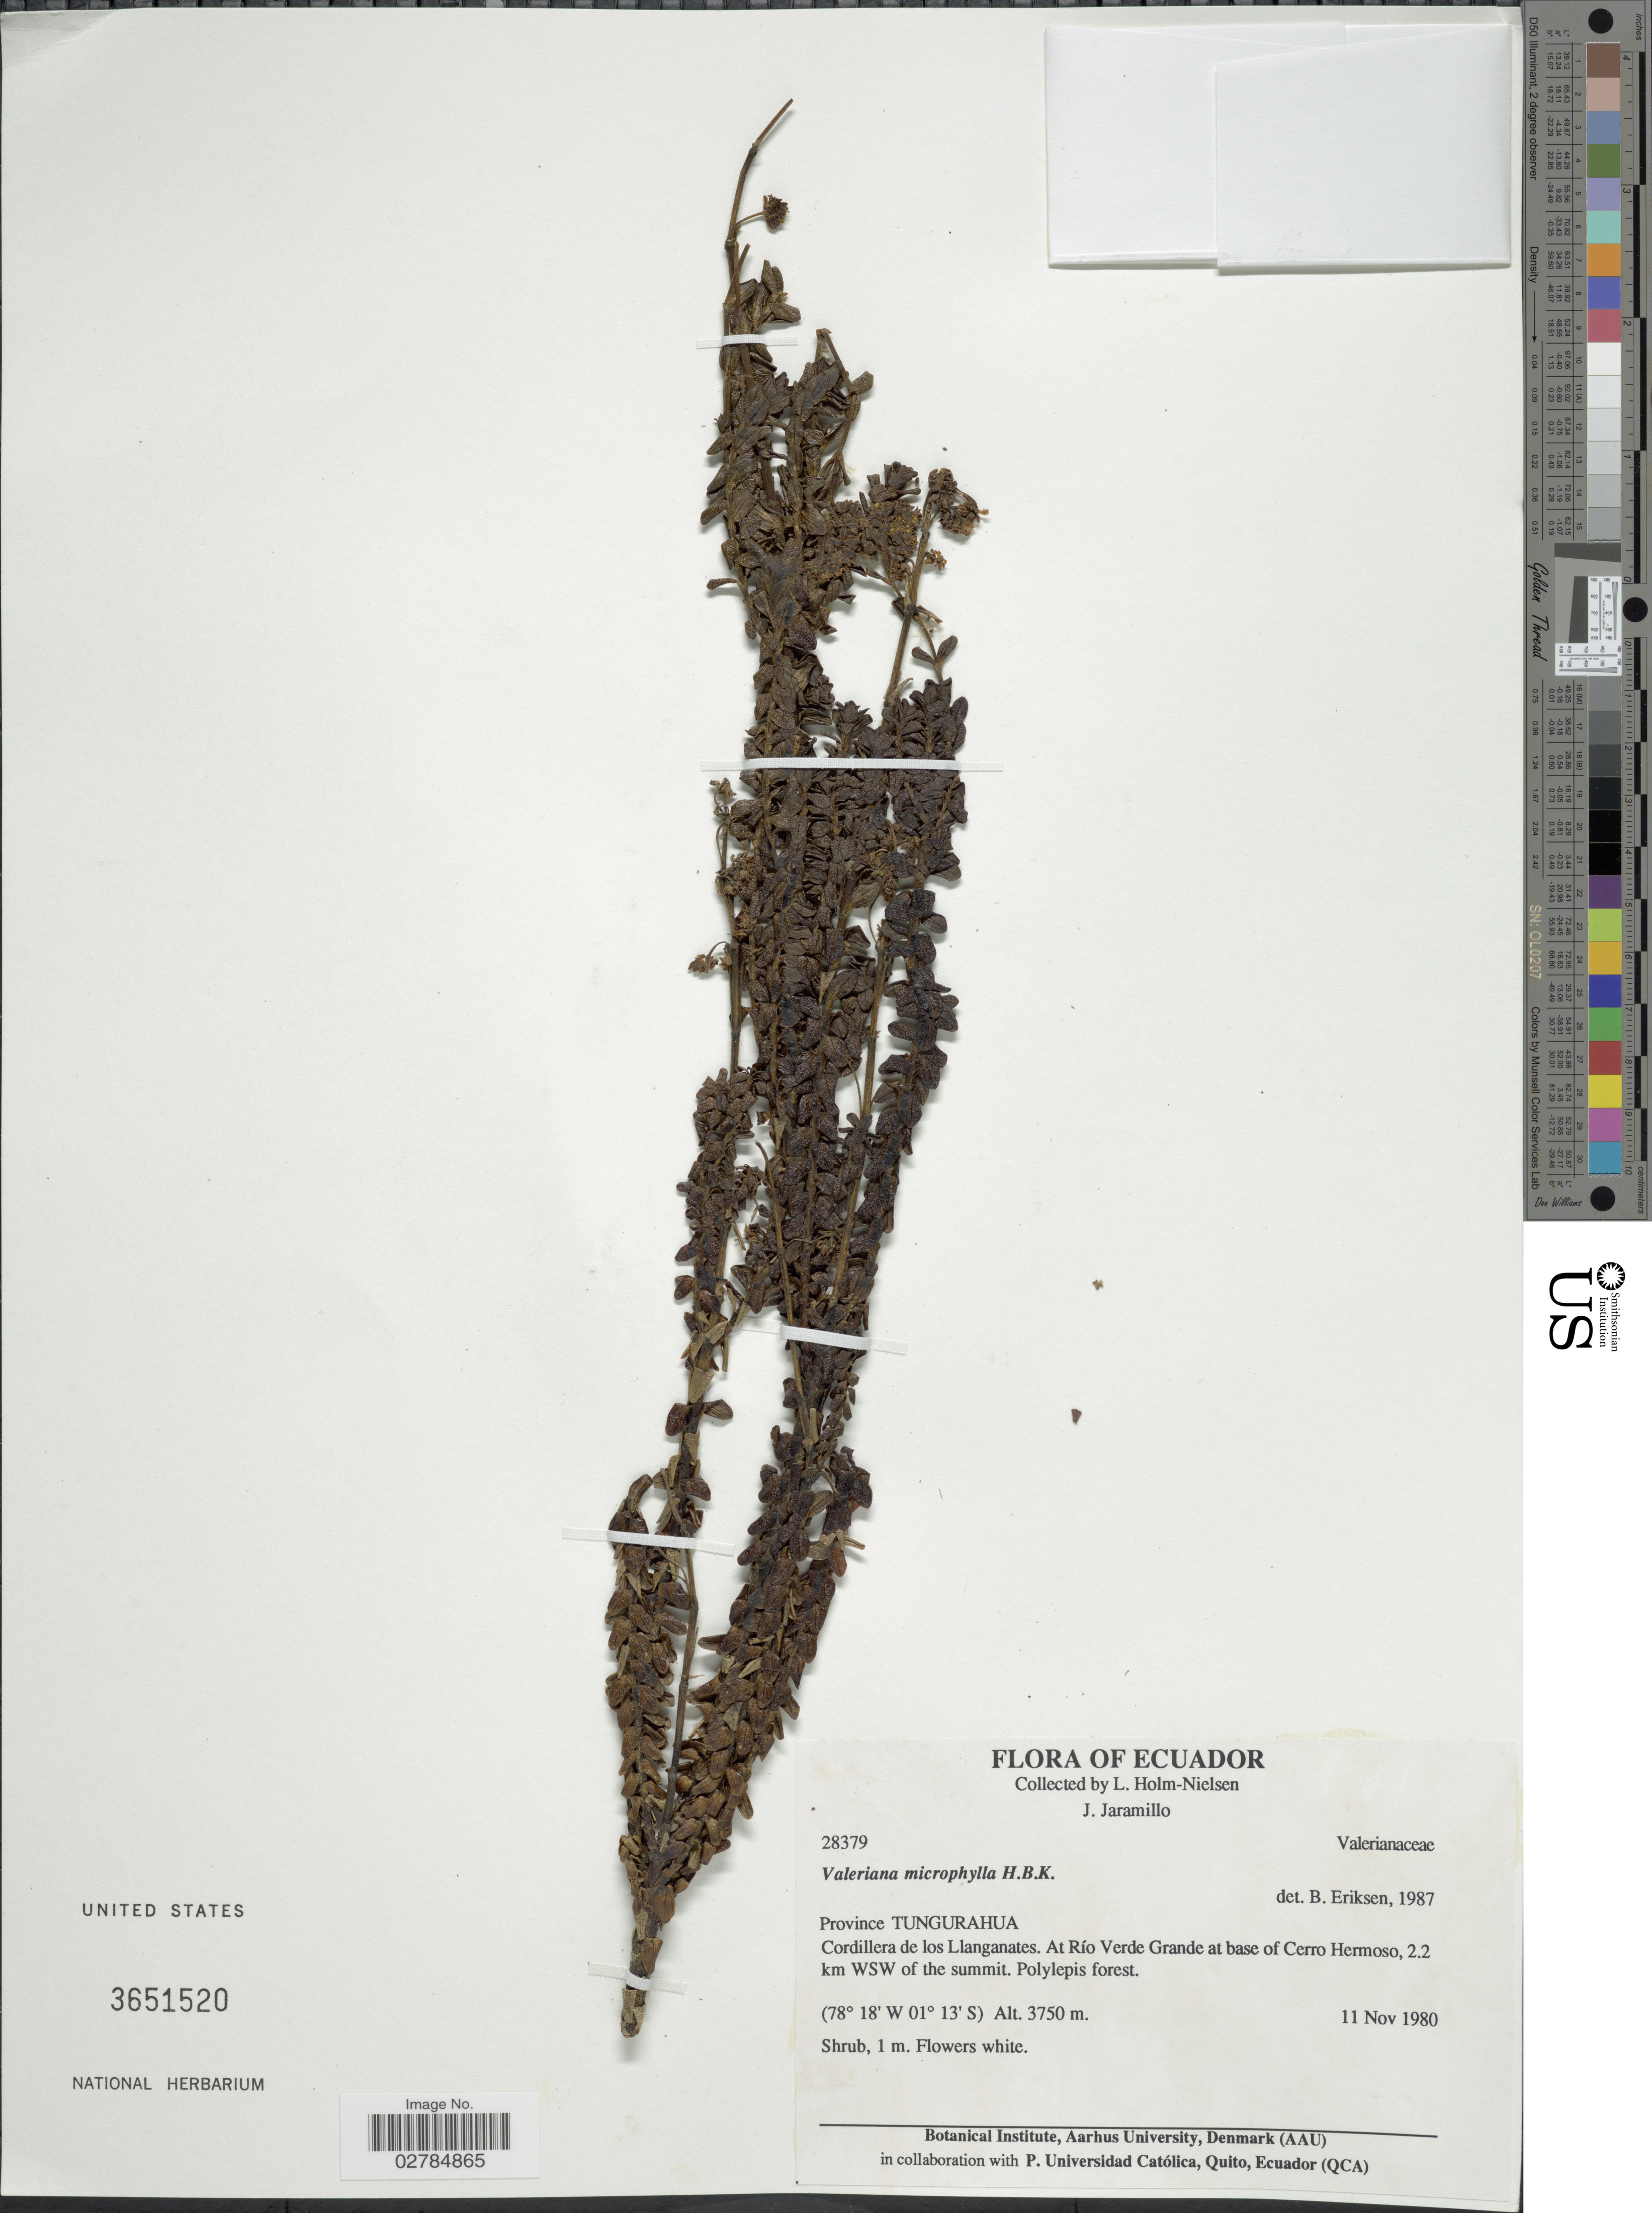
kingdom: Plantae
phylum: Tracheophyta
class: Magnoliopsida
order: Dipsacales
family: Caprifoliaceae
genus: Valeriana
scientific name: Valeriana microphylla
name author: Kunth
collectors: L. Holm-Nielsen & J. Jaramillo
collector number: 28379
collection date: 1980-11-11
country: Ecuador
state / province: Tungurahua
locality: Cordillera de los Llanganates. At Río Verde Grande at base of Cerro Hermoso, 2.2 km WSW of the summit.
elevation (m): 3750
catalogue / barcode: US 3651520